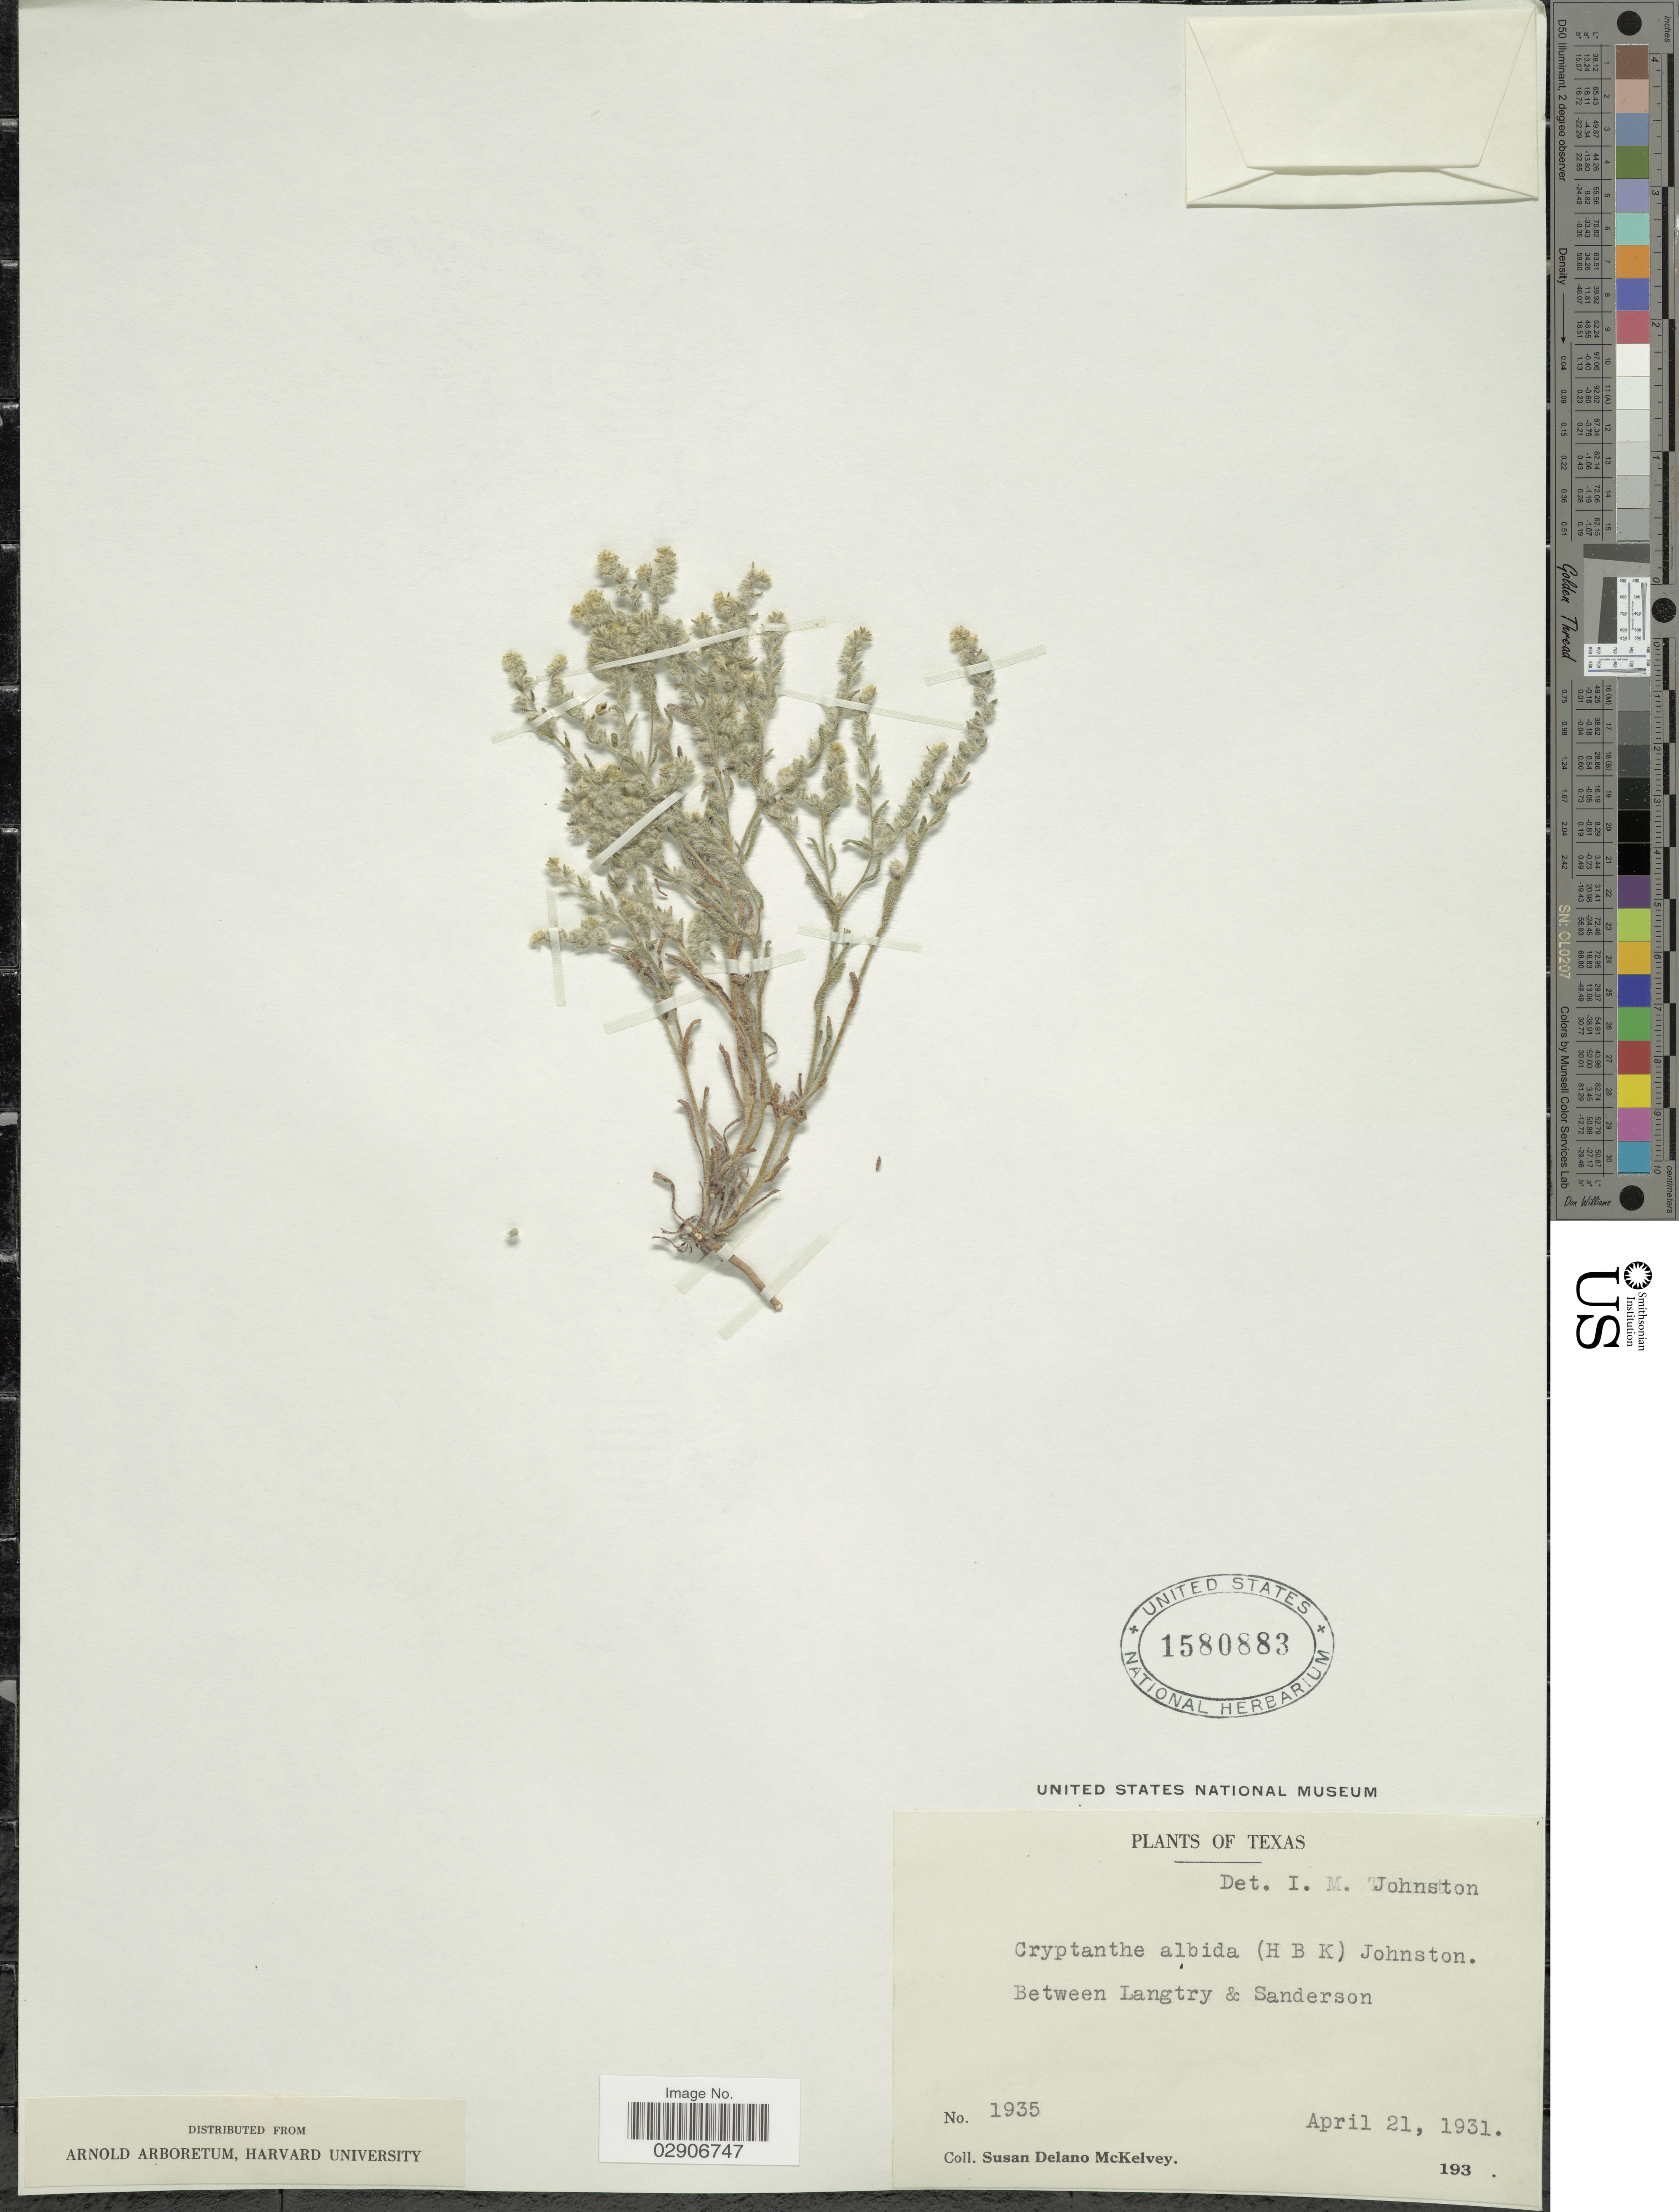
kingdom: Plantae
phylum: Tracheophyta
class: Magnoliopsida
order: Boraginales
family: Boraginaceae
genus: Cryptantha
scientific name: Cryptantha albida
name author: (Kunth) I.M. Johnst.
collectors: S. A. McKelvey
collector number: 1935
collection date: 1931-04-21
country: United States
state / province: Texas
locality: Between Langtry & Sanderson.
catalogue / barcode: US 1580883